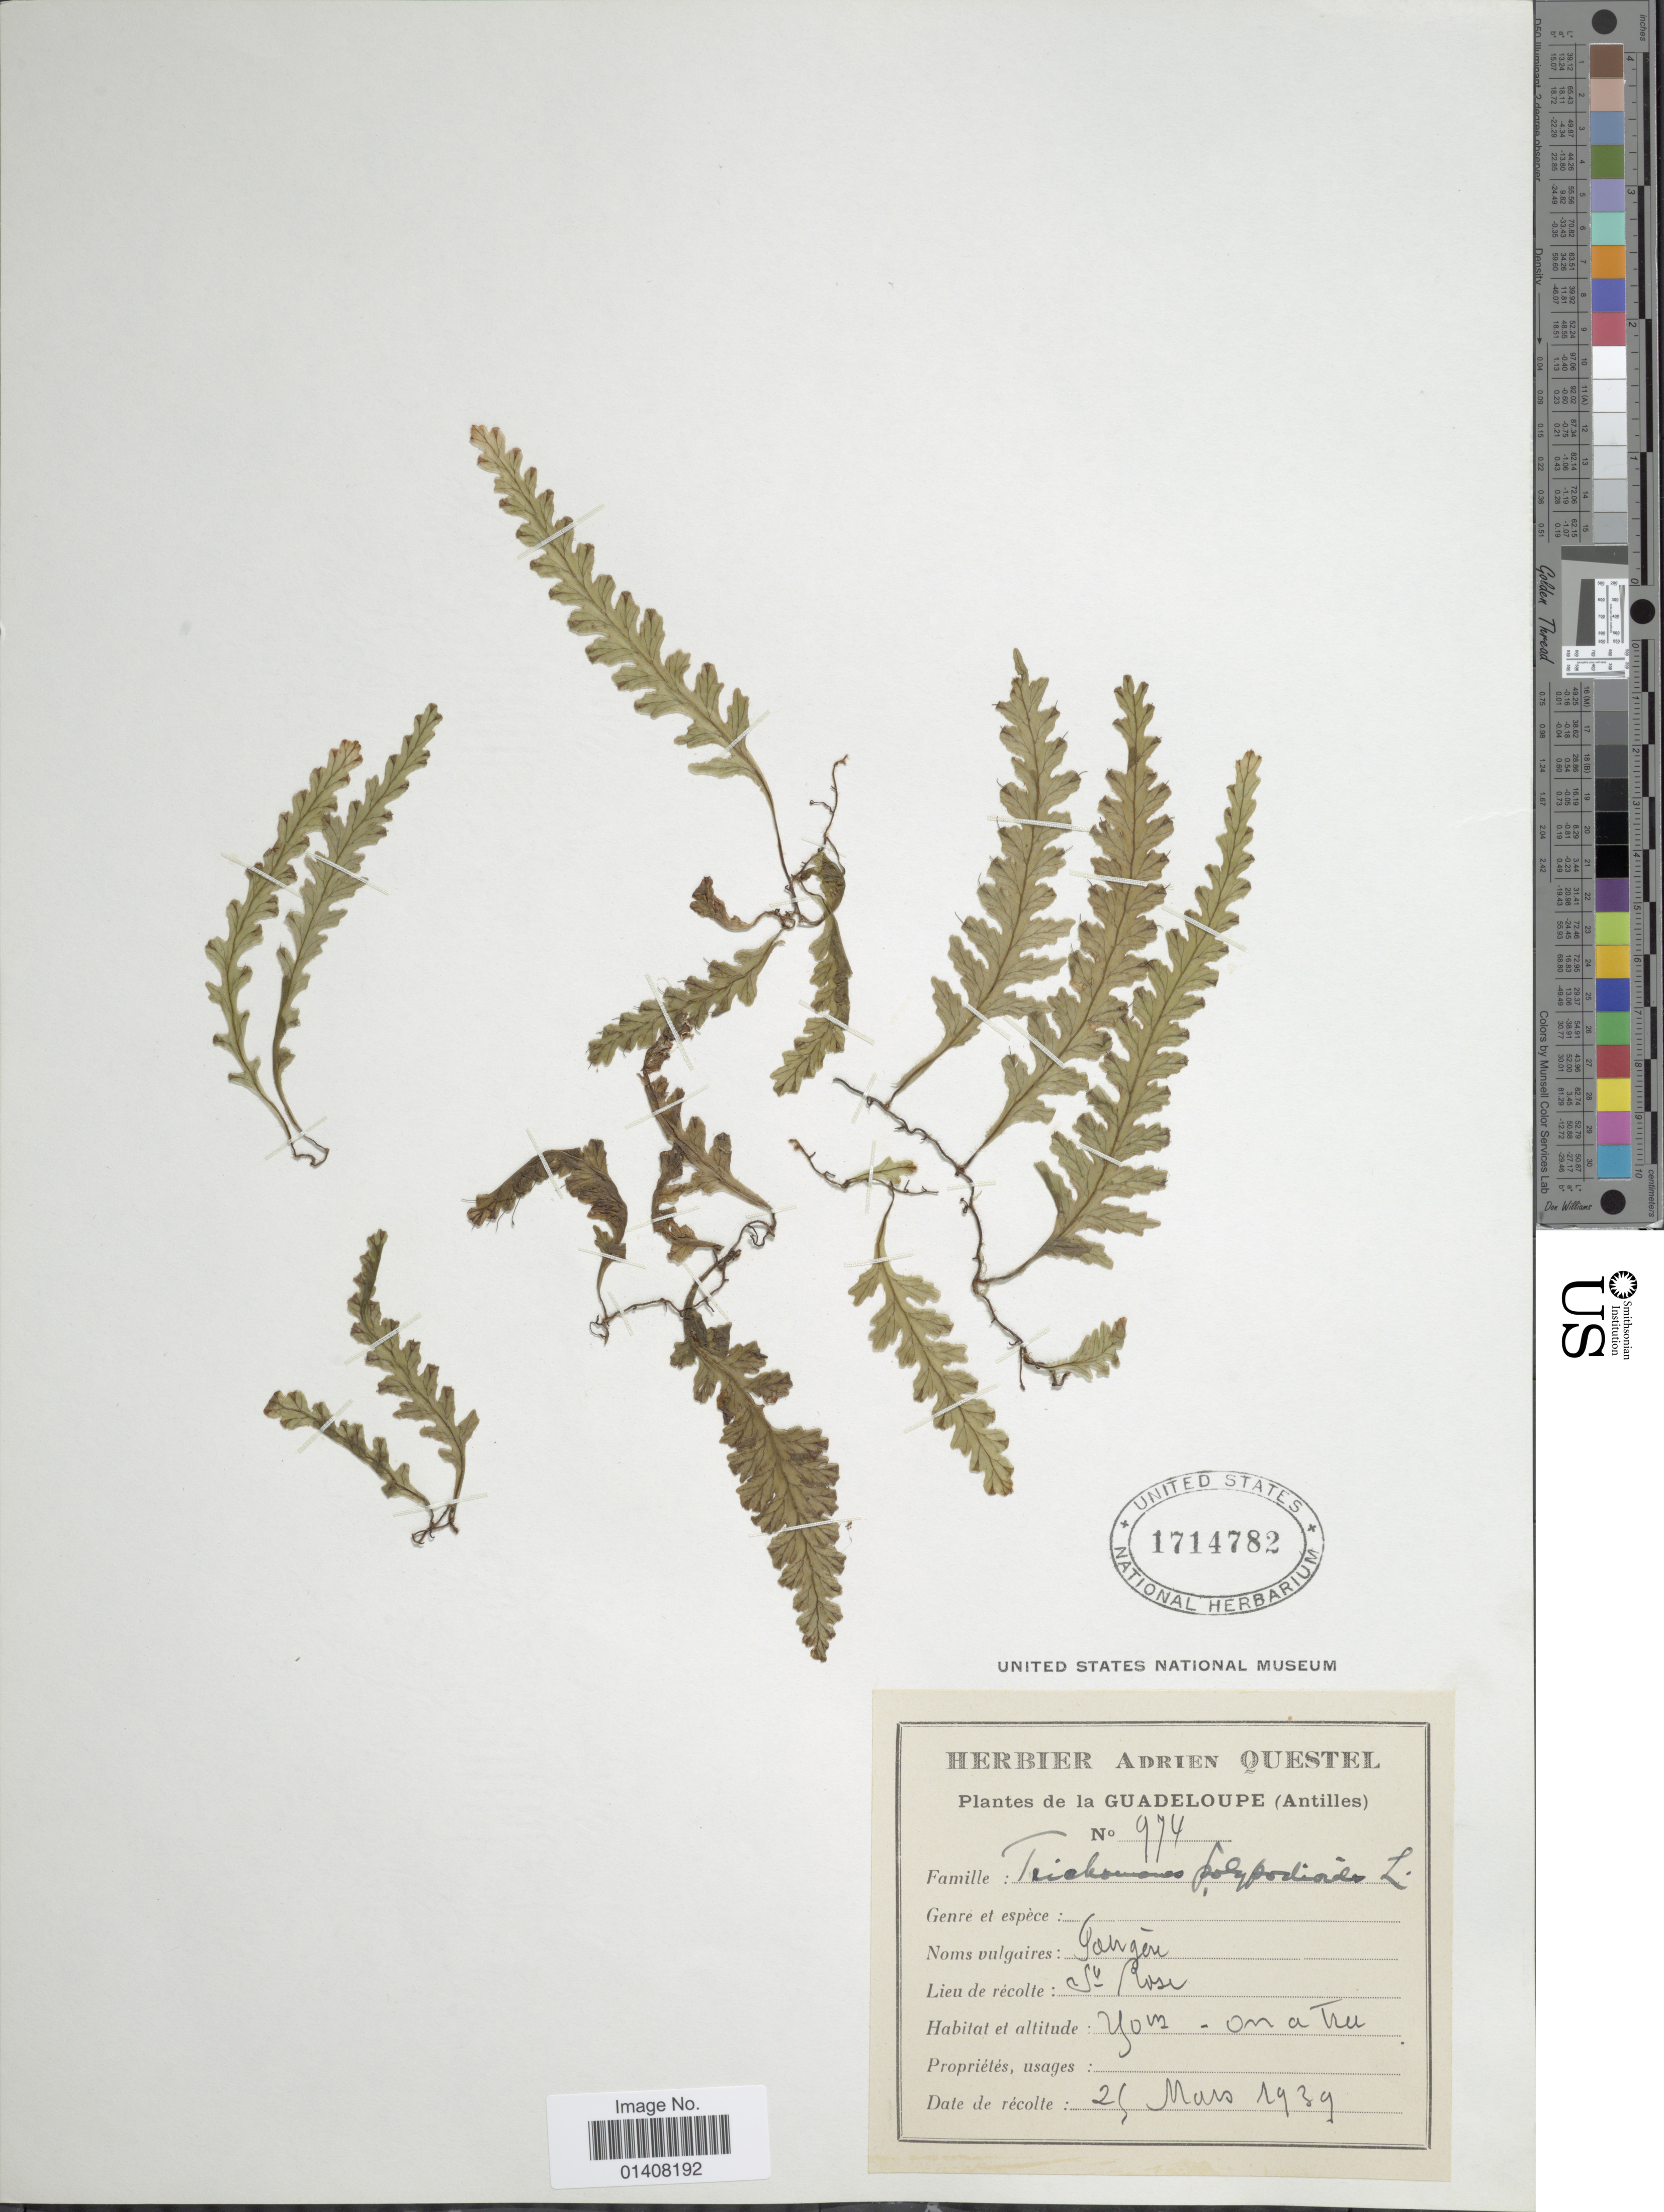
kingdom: Plantae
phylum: Tracheophyta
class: Polypodiopsida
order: Hymenophyllales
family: Hymenophyllaceae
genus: Trichomanes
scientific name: Trichomanes polypodioides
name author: L.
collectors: A. Questel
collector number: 974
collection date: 1939-03-25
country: Guadeloupe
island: Leeward Is.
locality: Ste Rose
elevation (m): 250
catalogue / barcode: US 1714782